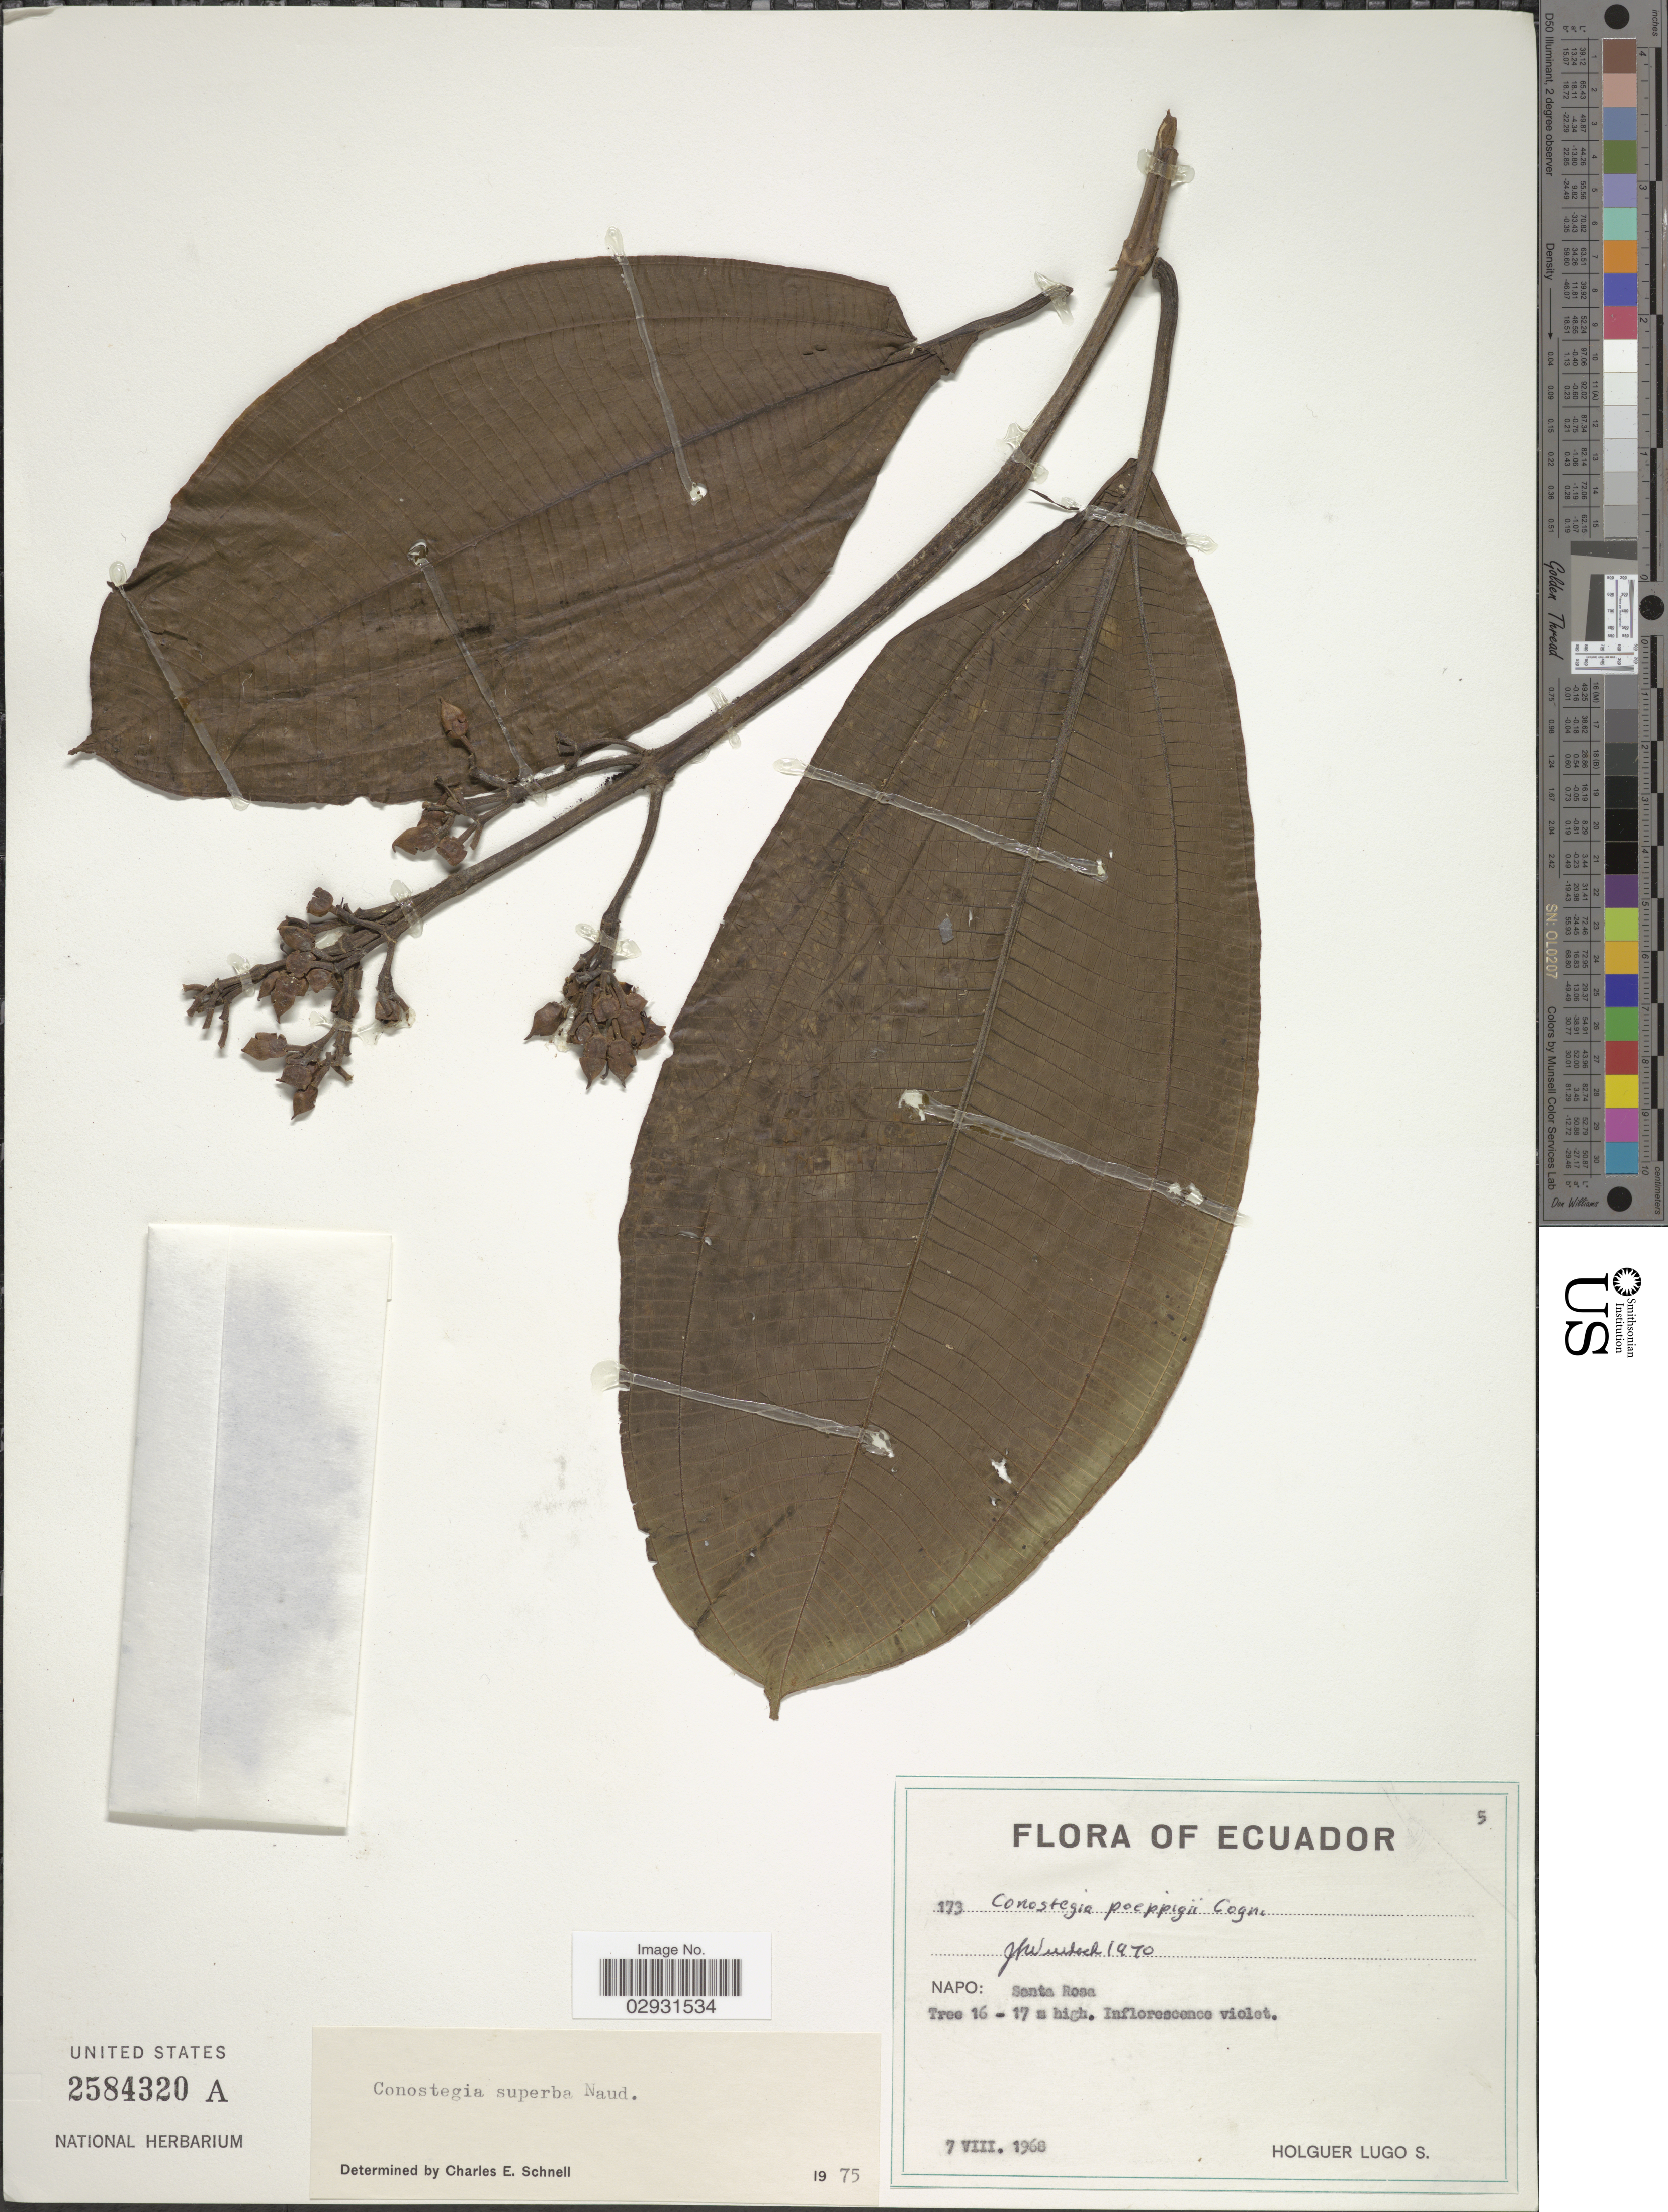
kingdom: Plantae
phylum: Tracheophyta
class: Magnoliopsida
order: Myrtales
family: Melastomataceae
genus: Conostegia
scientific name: Conostegia superba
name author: Naudin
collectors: H. Lugo S.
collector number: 173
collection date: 1968-08-07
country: Ecuador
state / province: Napo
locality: Santa Rosa.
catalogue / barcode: US 2584320A